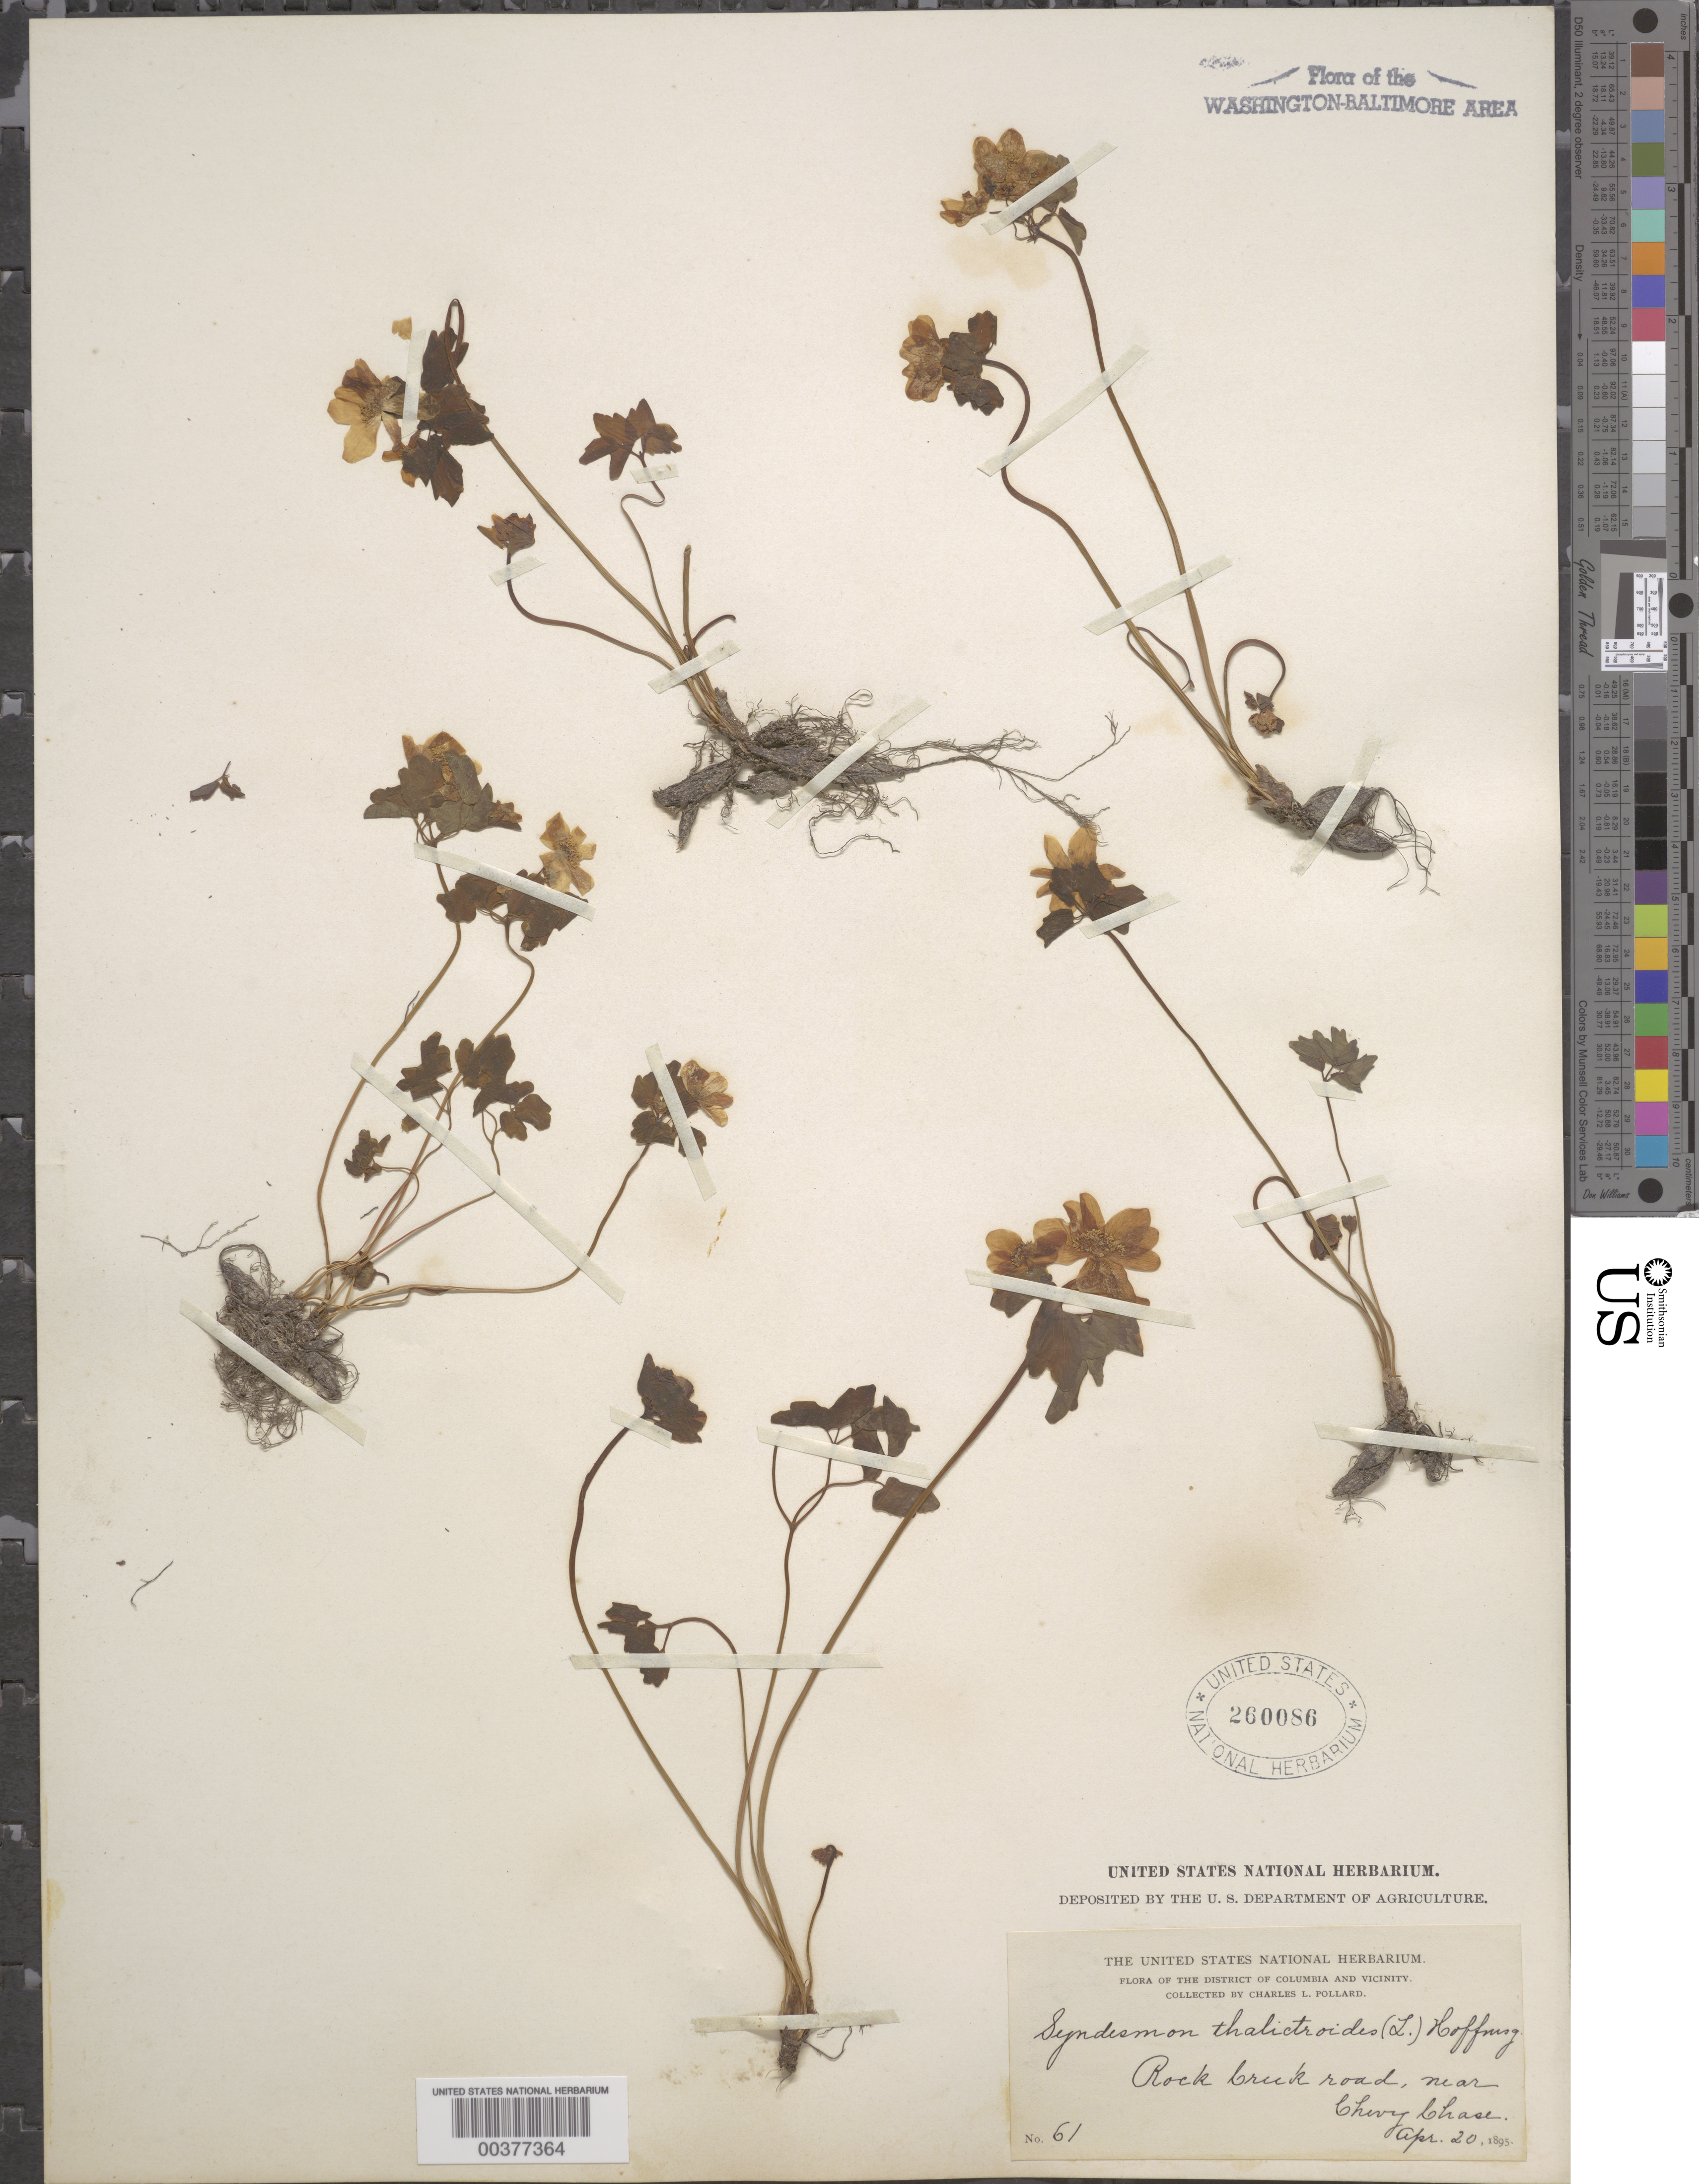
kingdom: Plantae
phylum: Tracheophyta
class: Magnoliopsida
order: Ranunculales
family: Ranunculaceae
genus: Thalictrum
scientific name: Thalictrum thalictroides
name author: (L.) A.J. Eames & B. Boivin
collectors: C. L. Pollard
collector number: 61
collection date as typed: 20 Apr 1895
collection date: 1895-04-20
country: United States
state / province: District of Columbia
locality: Near Chevy Chase vicinity, Rock Creek Rock Creek Park and Vicinity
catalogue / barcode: US 260086